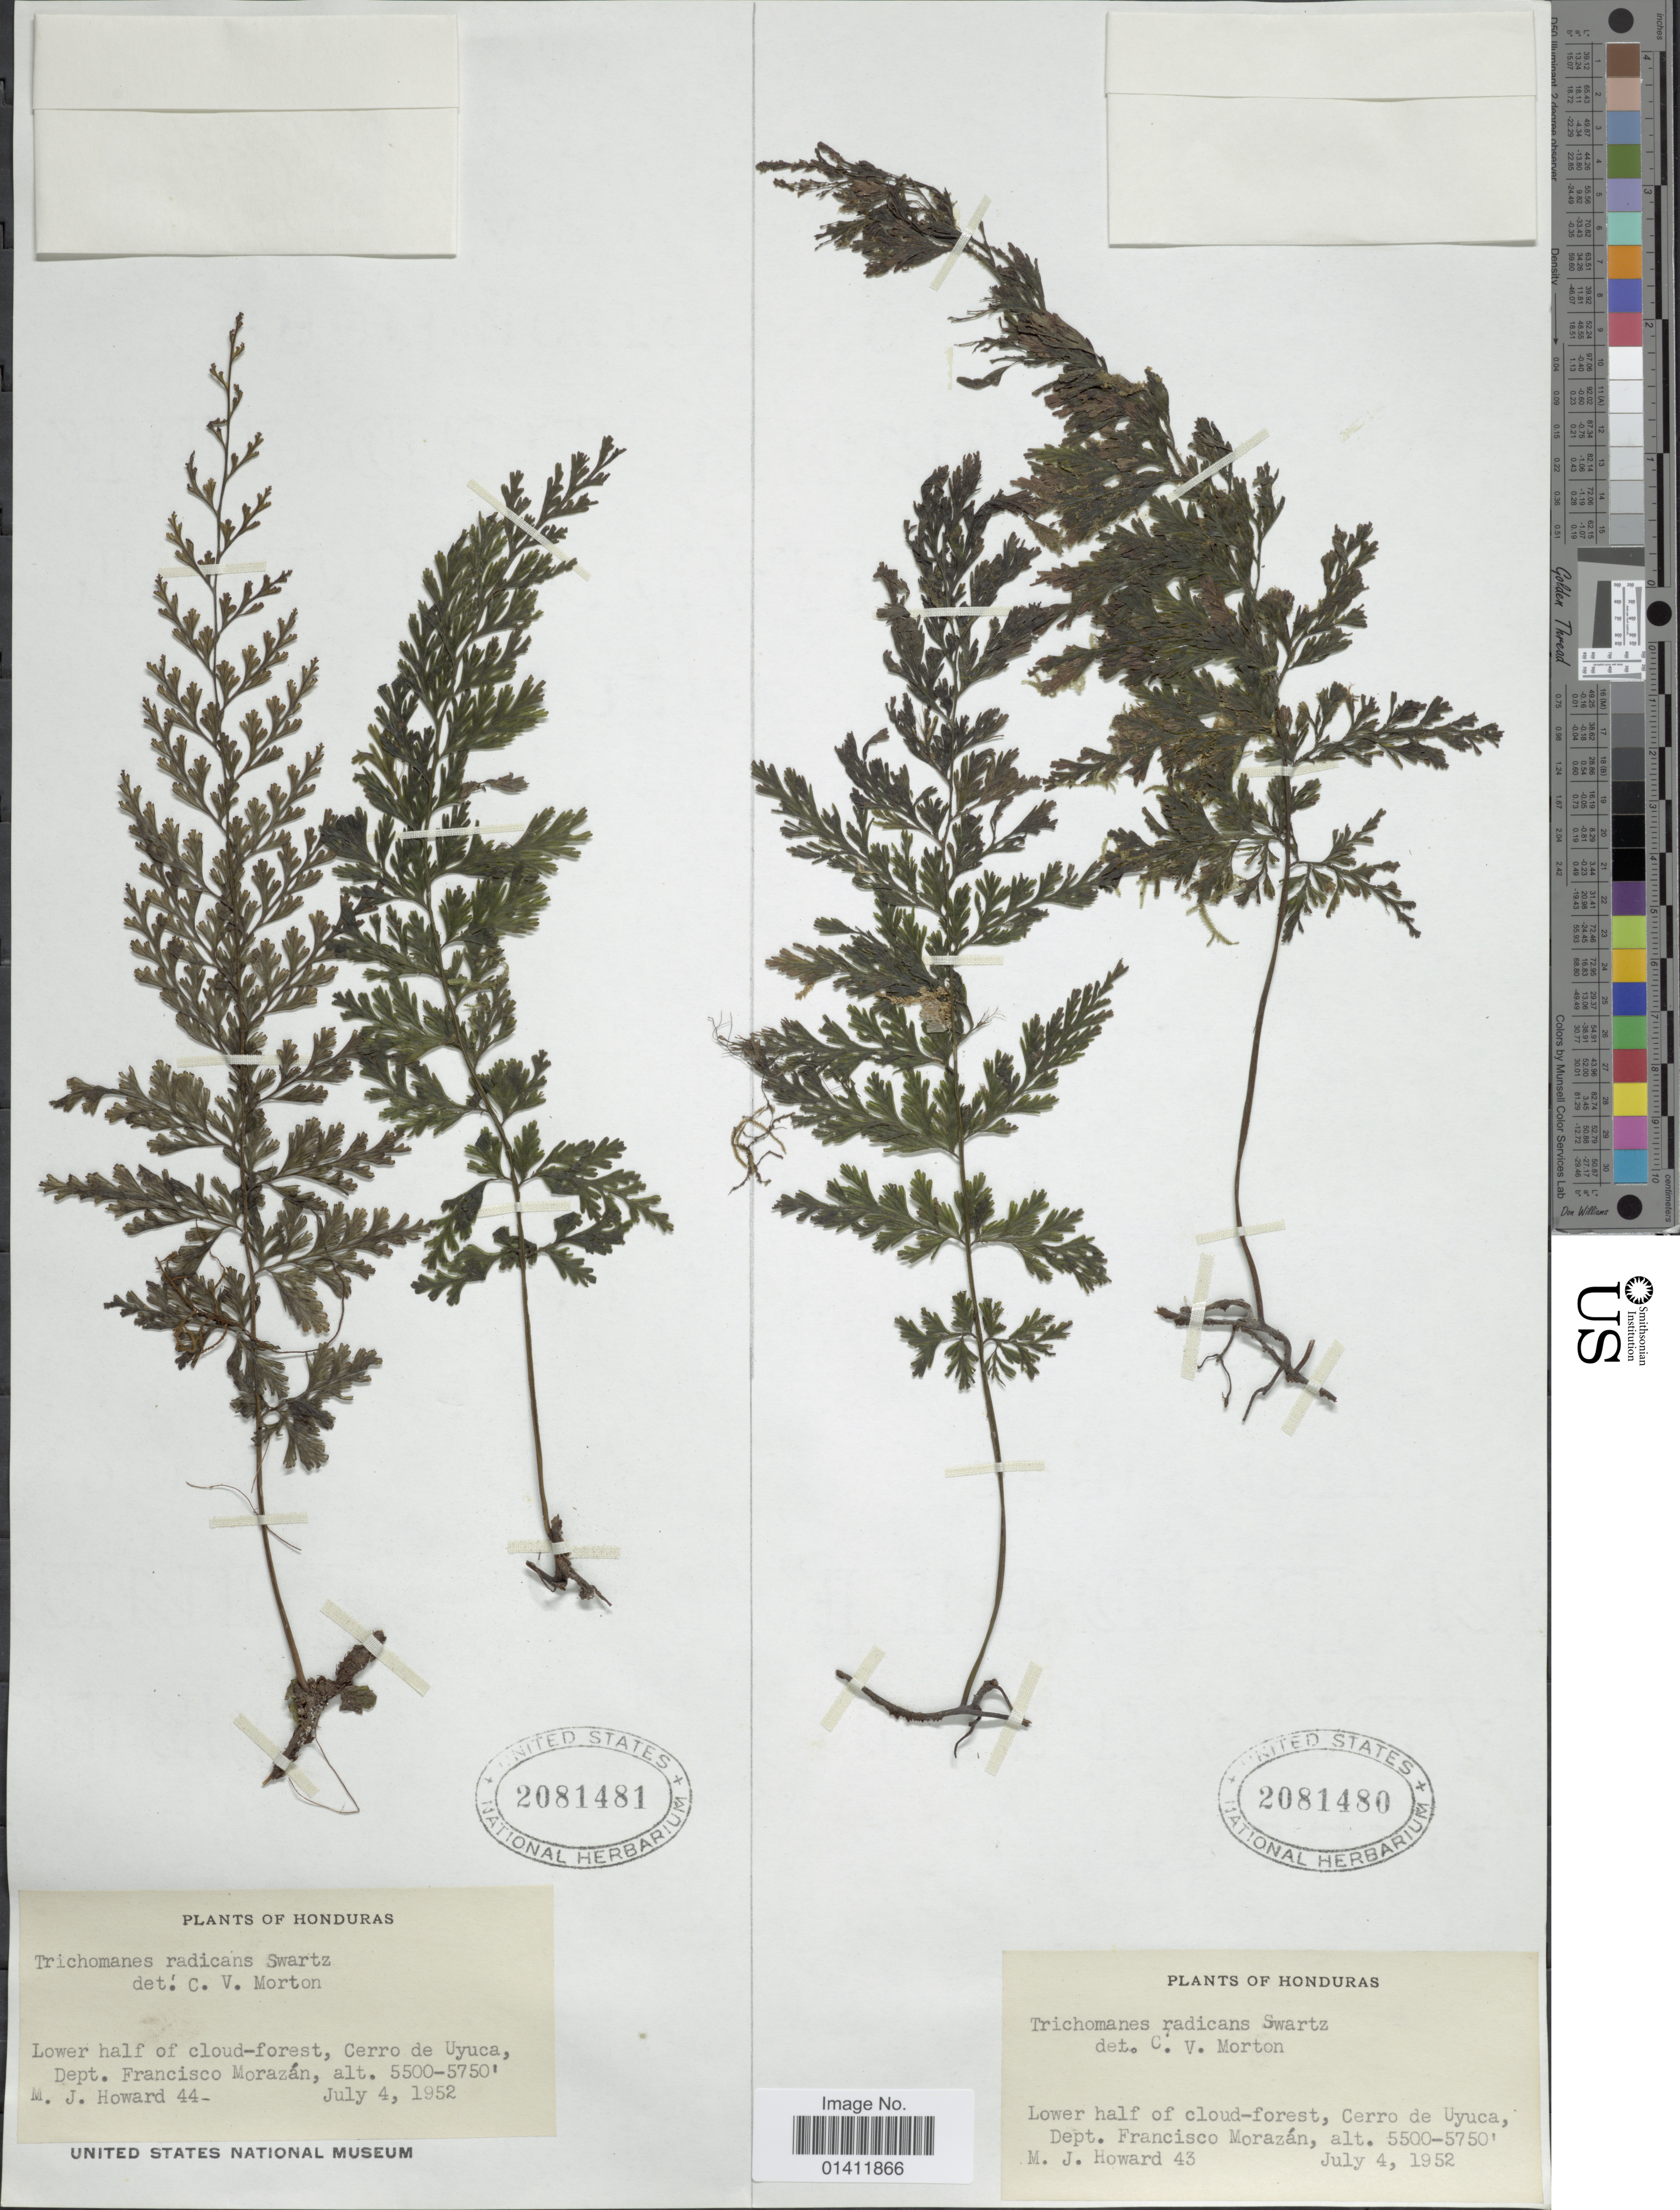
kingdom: Plantae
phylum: Tracheophyta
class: Polypodiopsida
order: Hymenophyllales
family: Hymenophyllaceae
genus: Vandenboschia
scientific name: Vandenboschia radicans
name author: (Sw.) Copel.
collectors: M. Howard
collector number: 44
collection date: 1952-07-04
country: Honduras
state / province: Fco. Morazán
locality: Cerro de Uyuca, Dep0t. Francisco Morazan.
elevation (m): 1676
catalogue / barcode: US 2081481-2